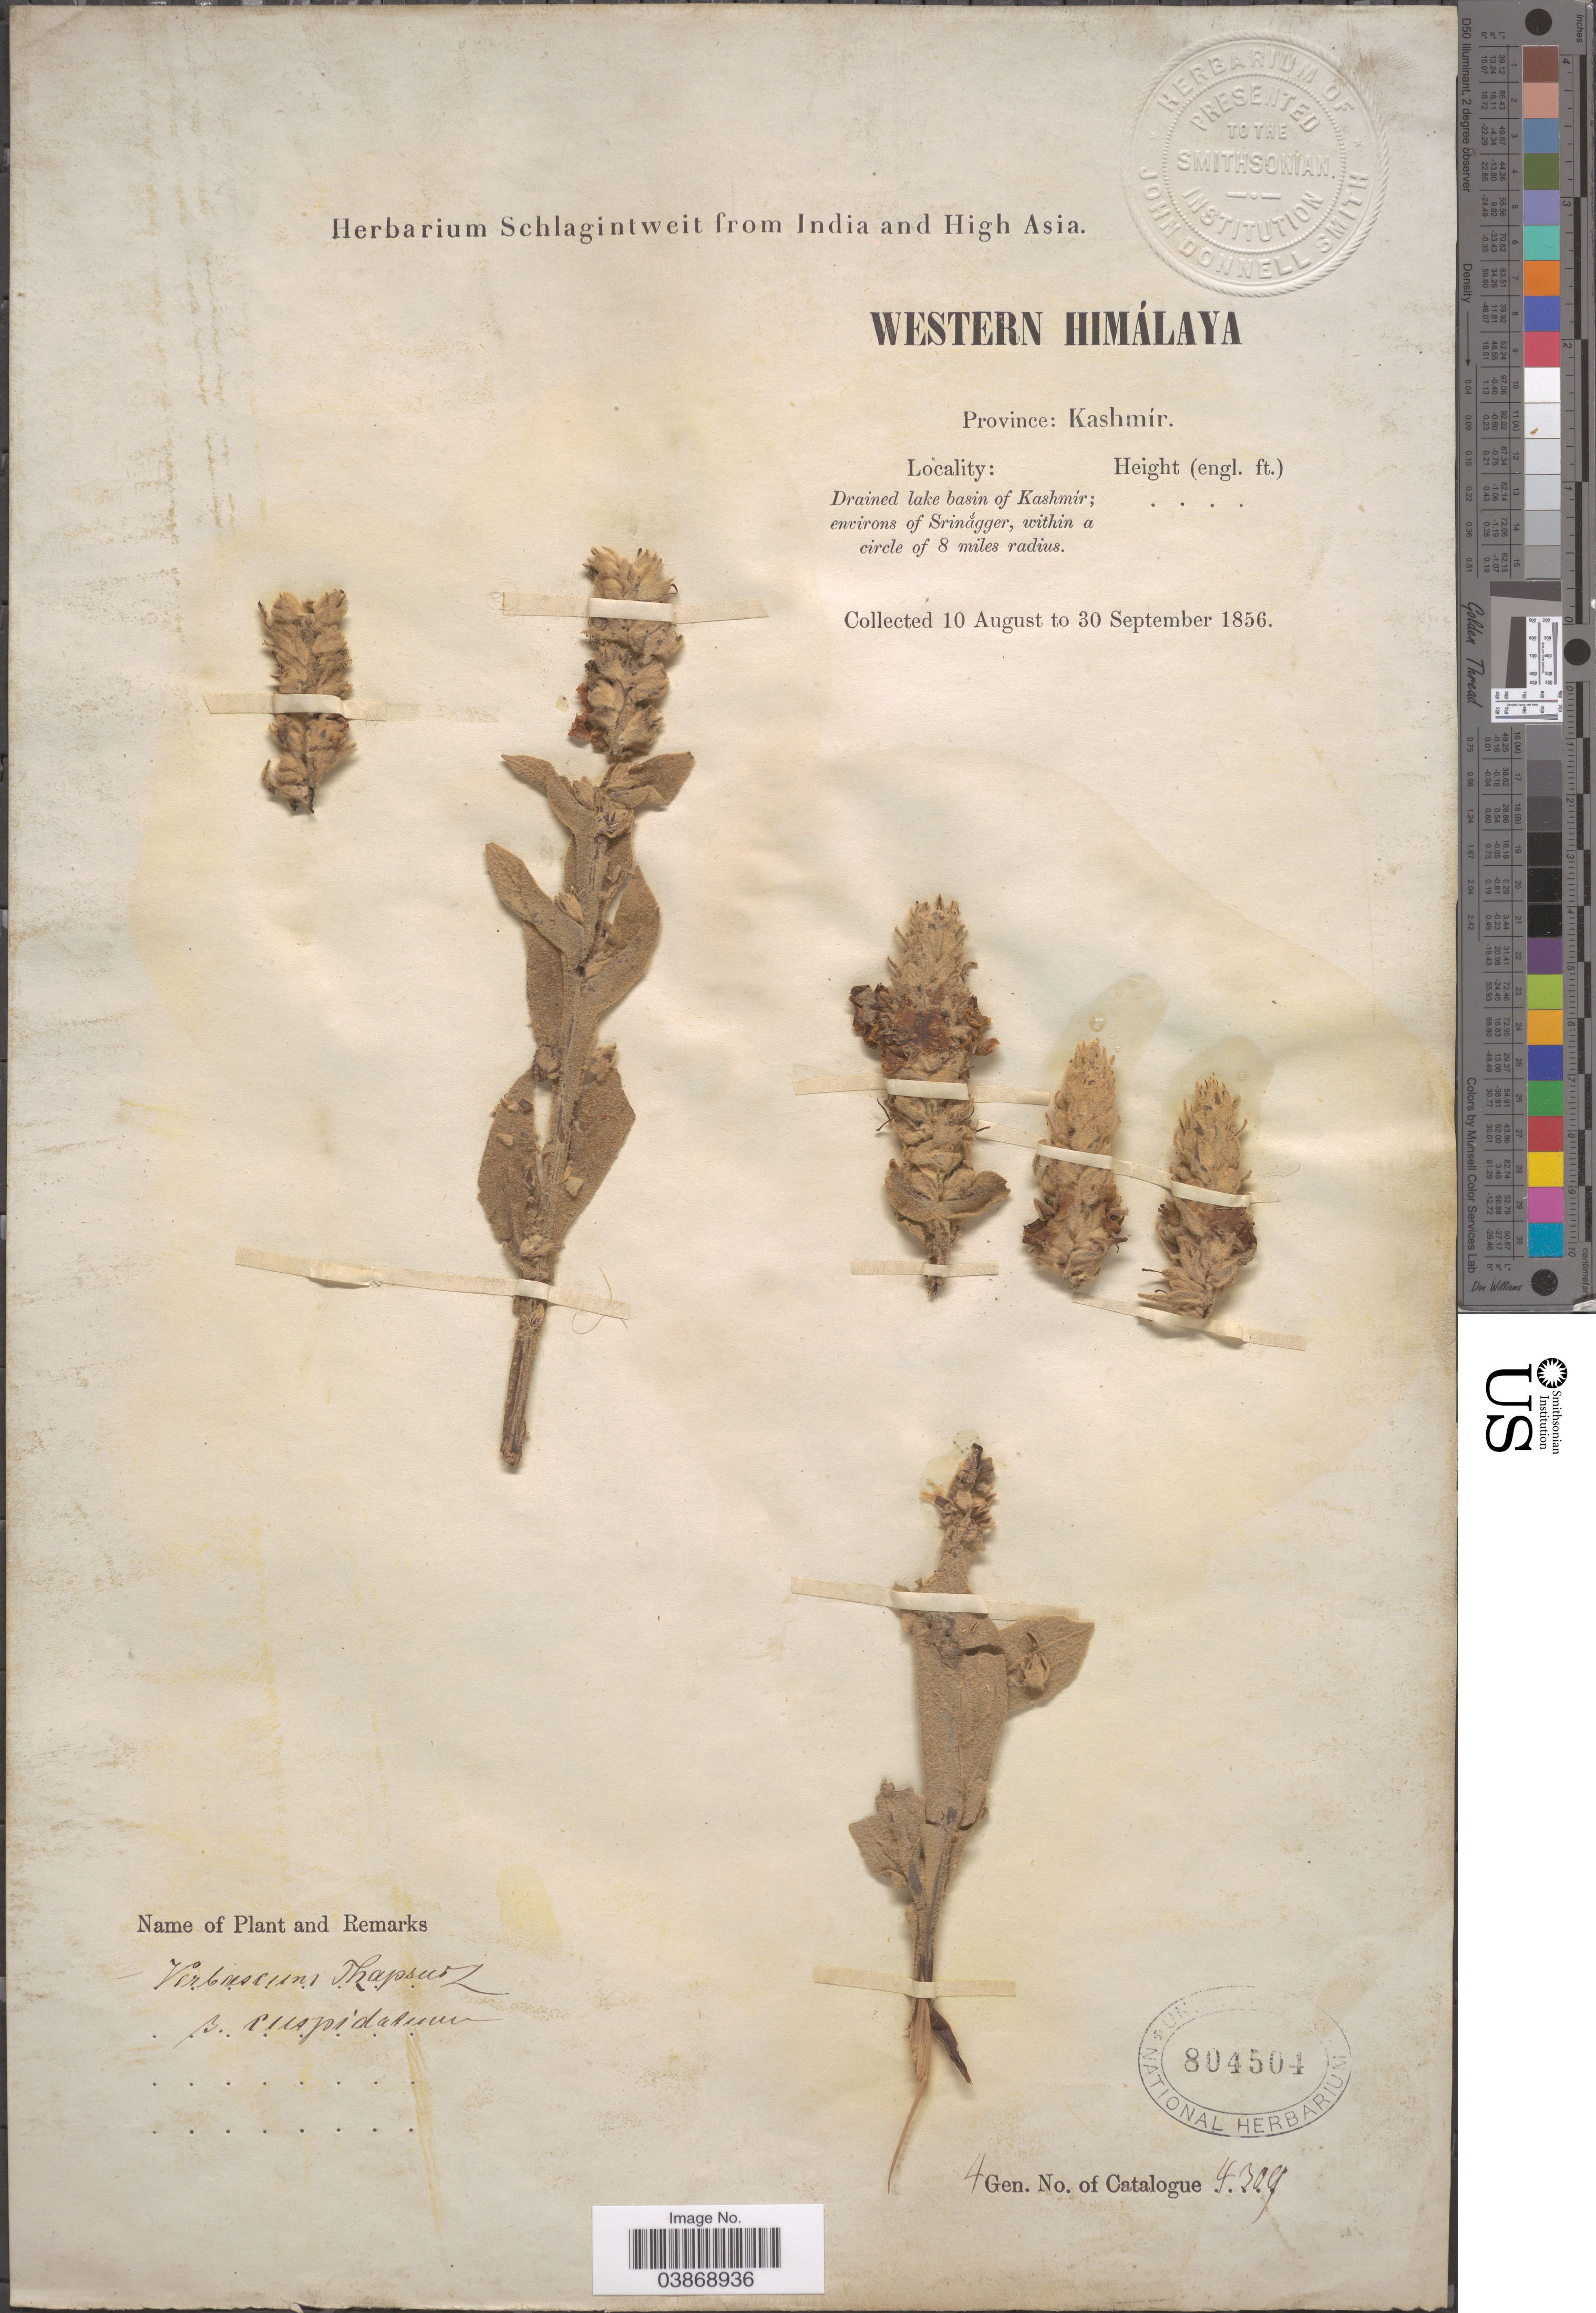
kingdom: Plantae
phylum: Tracheophyta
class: Magnoliopsida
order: Lamiales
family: Scrophulariaceae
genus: Verbascum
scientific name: Verbascum thapsus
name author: L.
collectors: ex herb. Schlagintweit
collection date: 1856-08-10/1856-09-30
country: India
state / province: Jammu and Kashmir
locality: Western Himálaya. Province: Kashmír. Drained lake basin of Kashmír; environs of Srinăgger, within a circle of 8 miles radius.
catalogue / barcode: US 804504